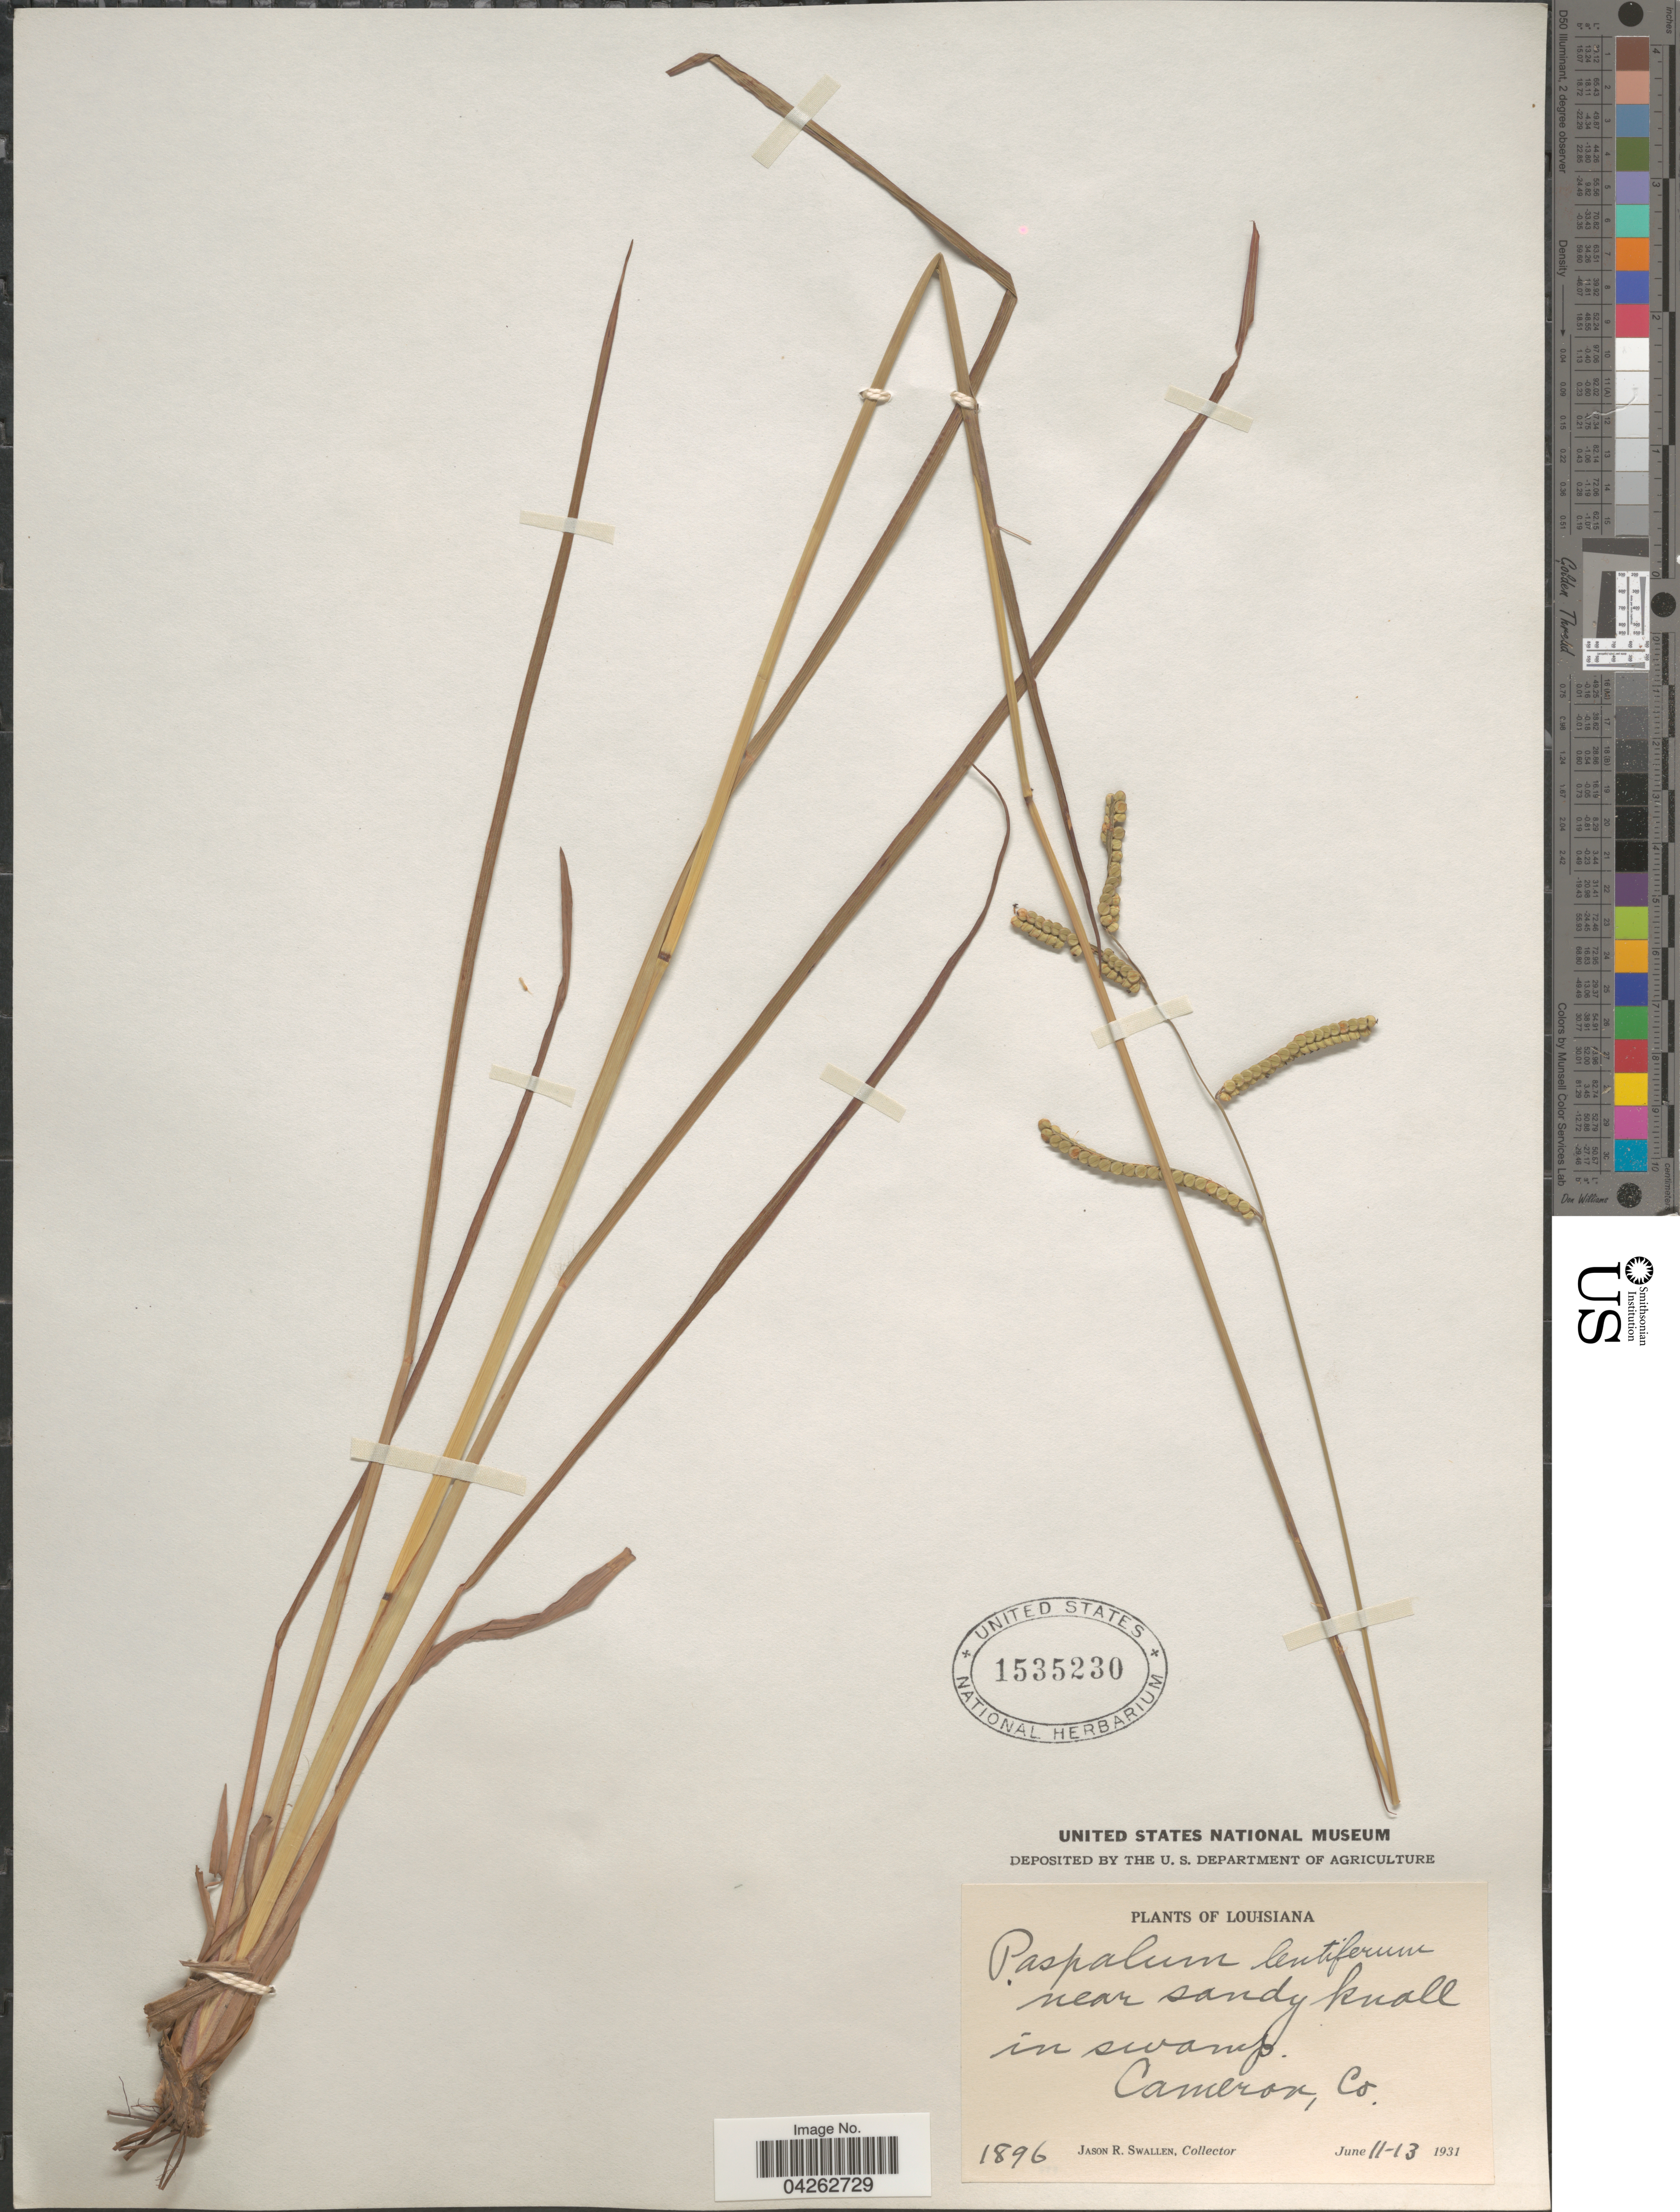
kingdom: Plantae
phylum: Tracheophyta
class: Liliopsida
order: Poales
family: Poaceae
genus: Paspalum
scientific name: Paspalum lentiferum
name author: Lam.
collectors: J. R. Swallen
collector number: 1896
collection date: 1931-06-11/1931-06-13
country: United States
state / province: Louisiana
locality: Near sandy knoll in swamp. Cameron Co.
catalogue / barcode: US 1535230